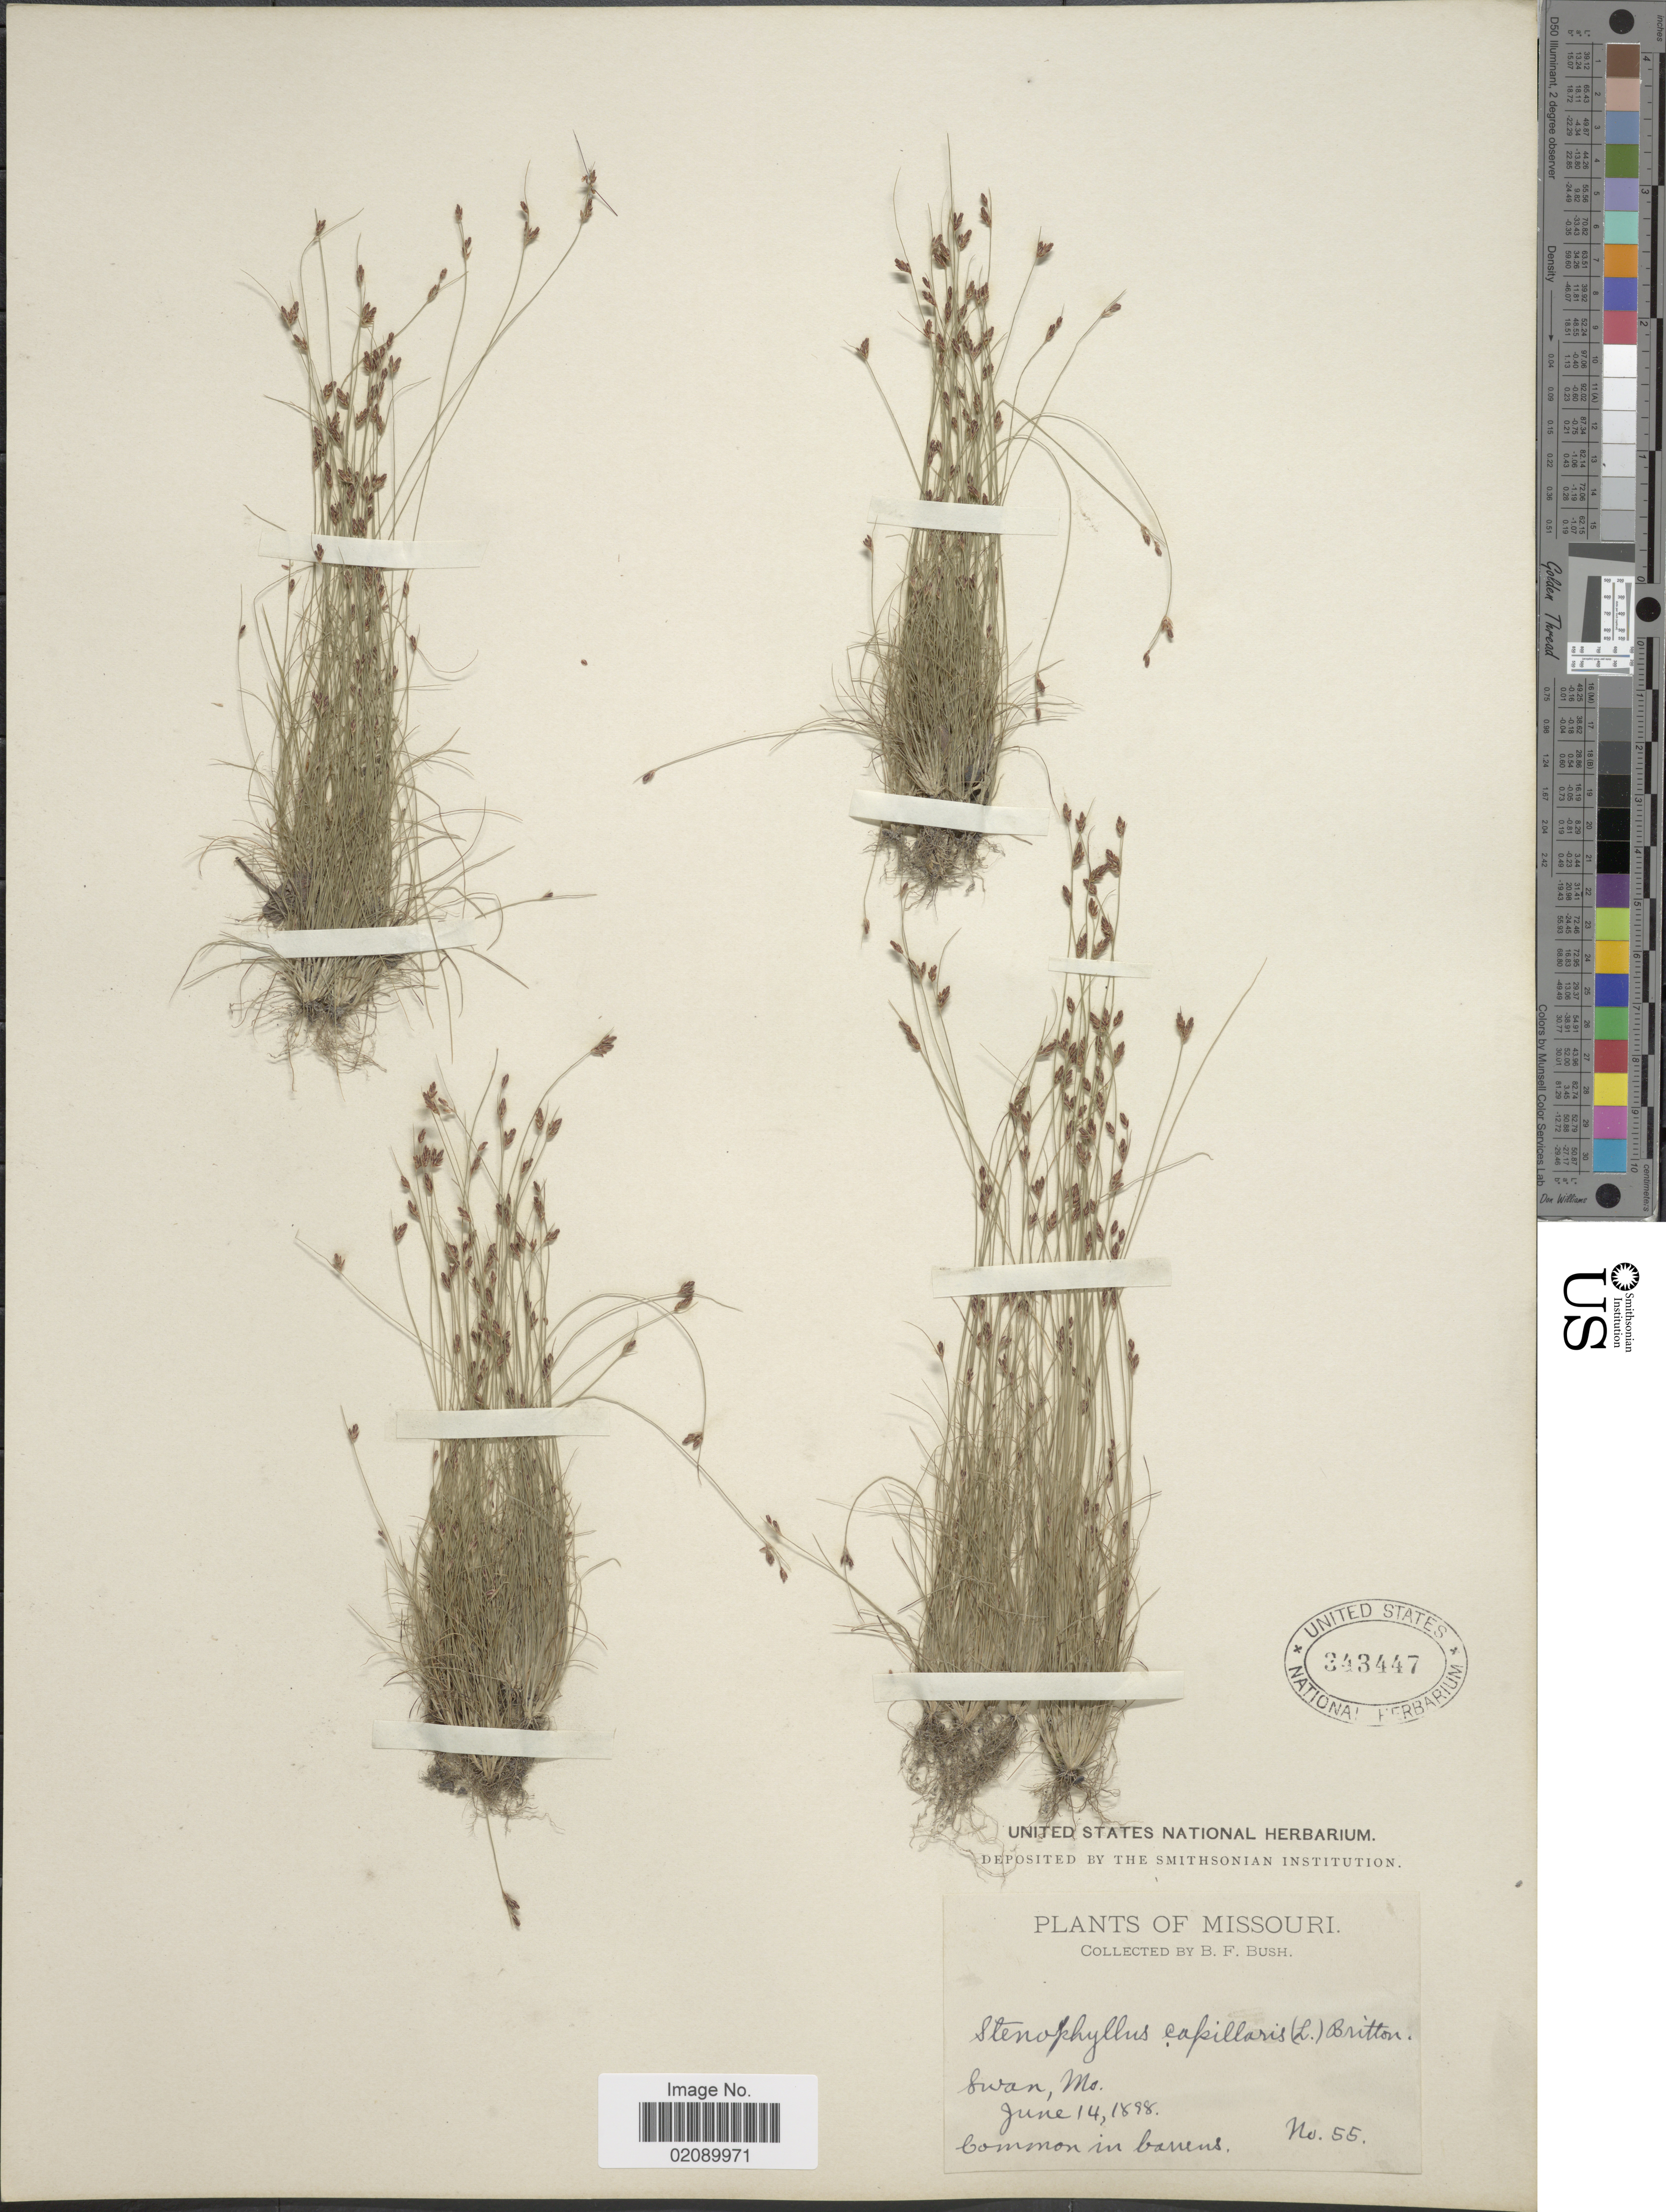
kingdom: Plantae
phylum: Tracheophyta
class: Liliopsida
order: Poales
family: Cyperaceae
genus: Bulbostylis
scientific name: Bulbostylis capillaris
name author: (L.) Kunth ex C.B. Clarke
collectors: B. F. Bush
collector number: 55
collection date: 1898-06-14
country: United States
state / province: Missouri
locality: Swan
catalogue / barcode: US 343447